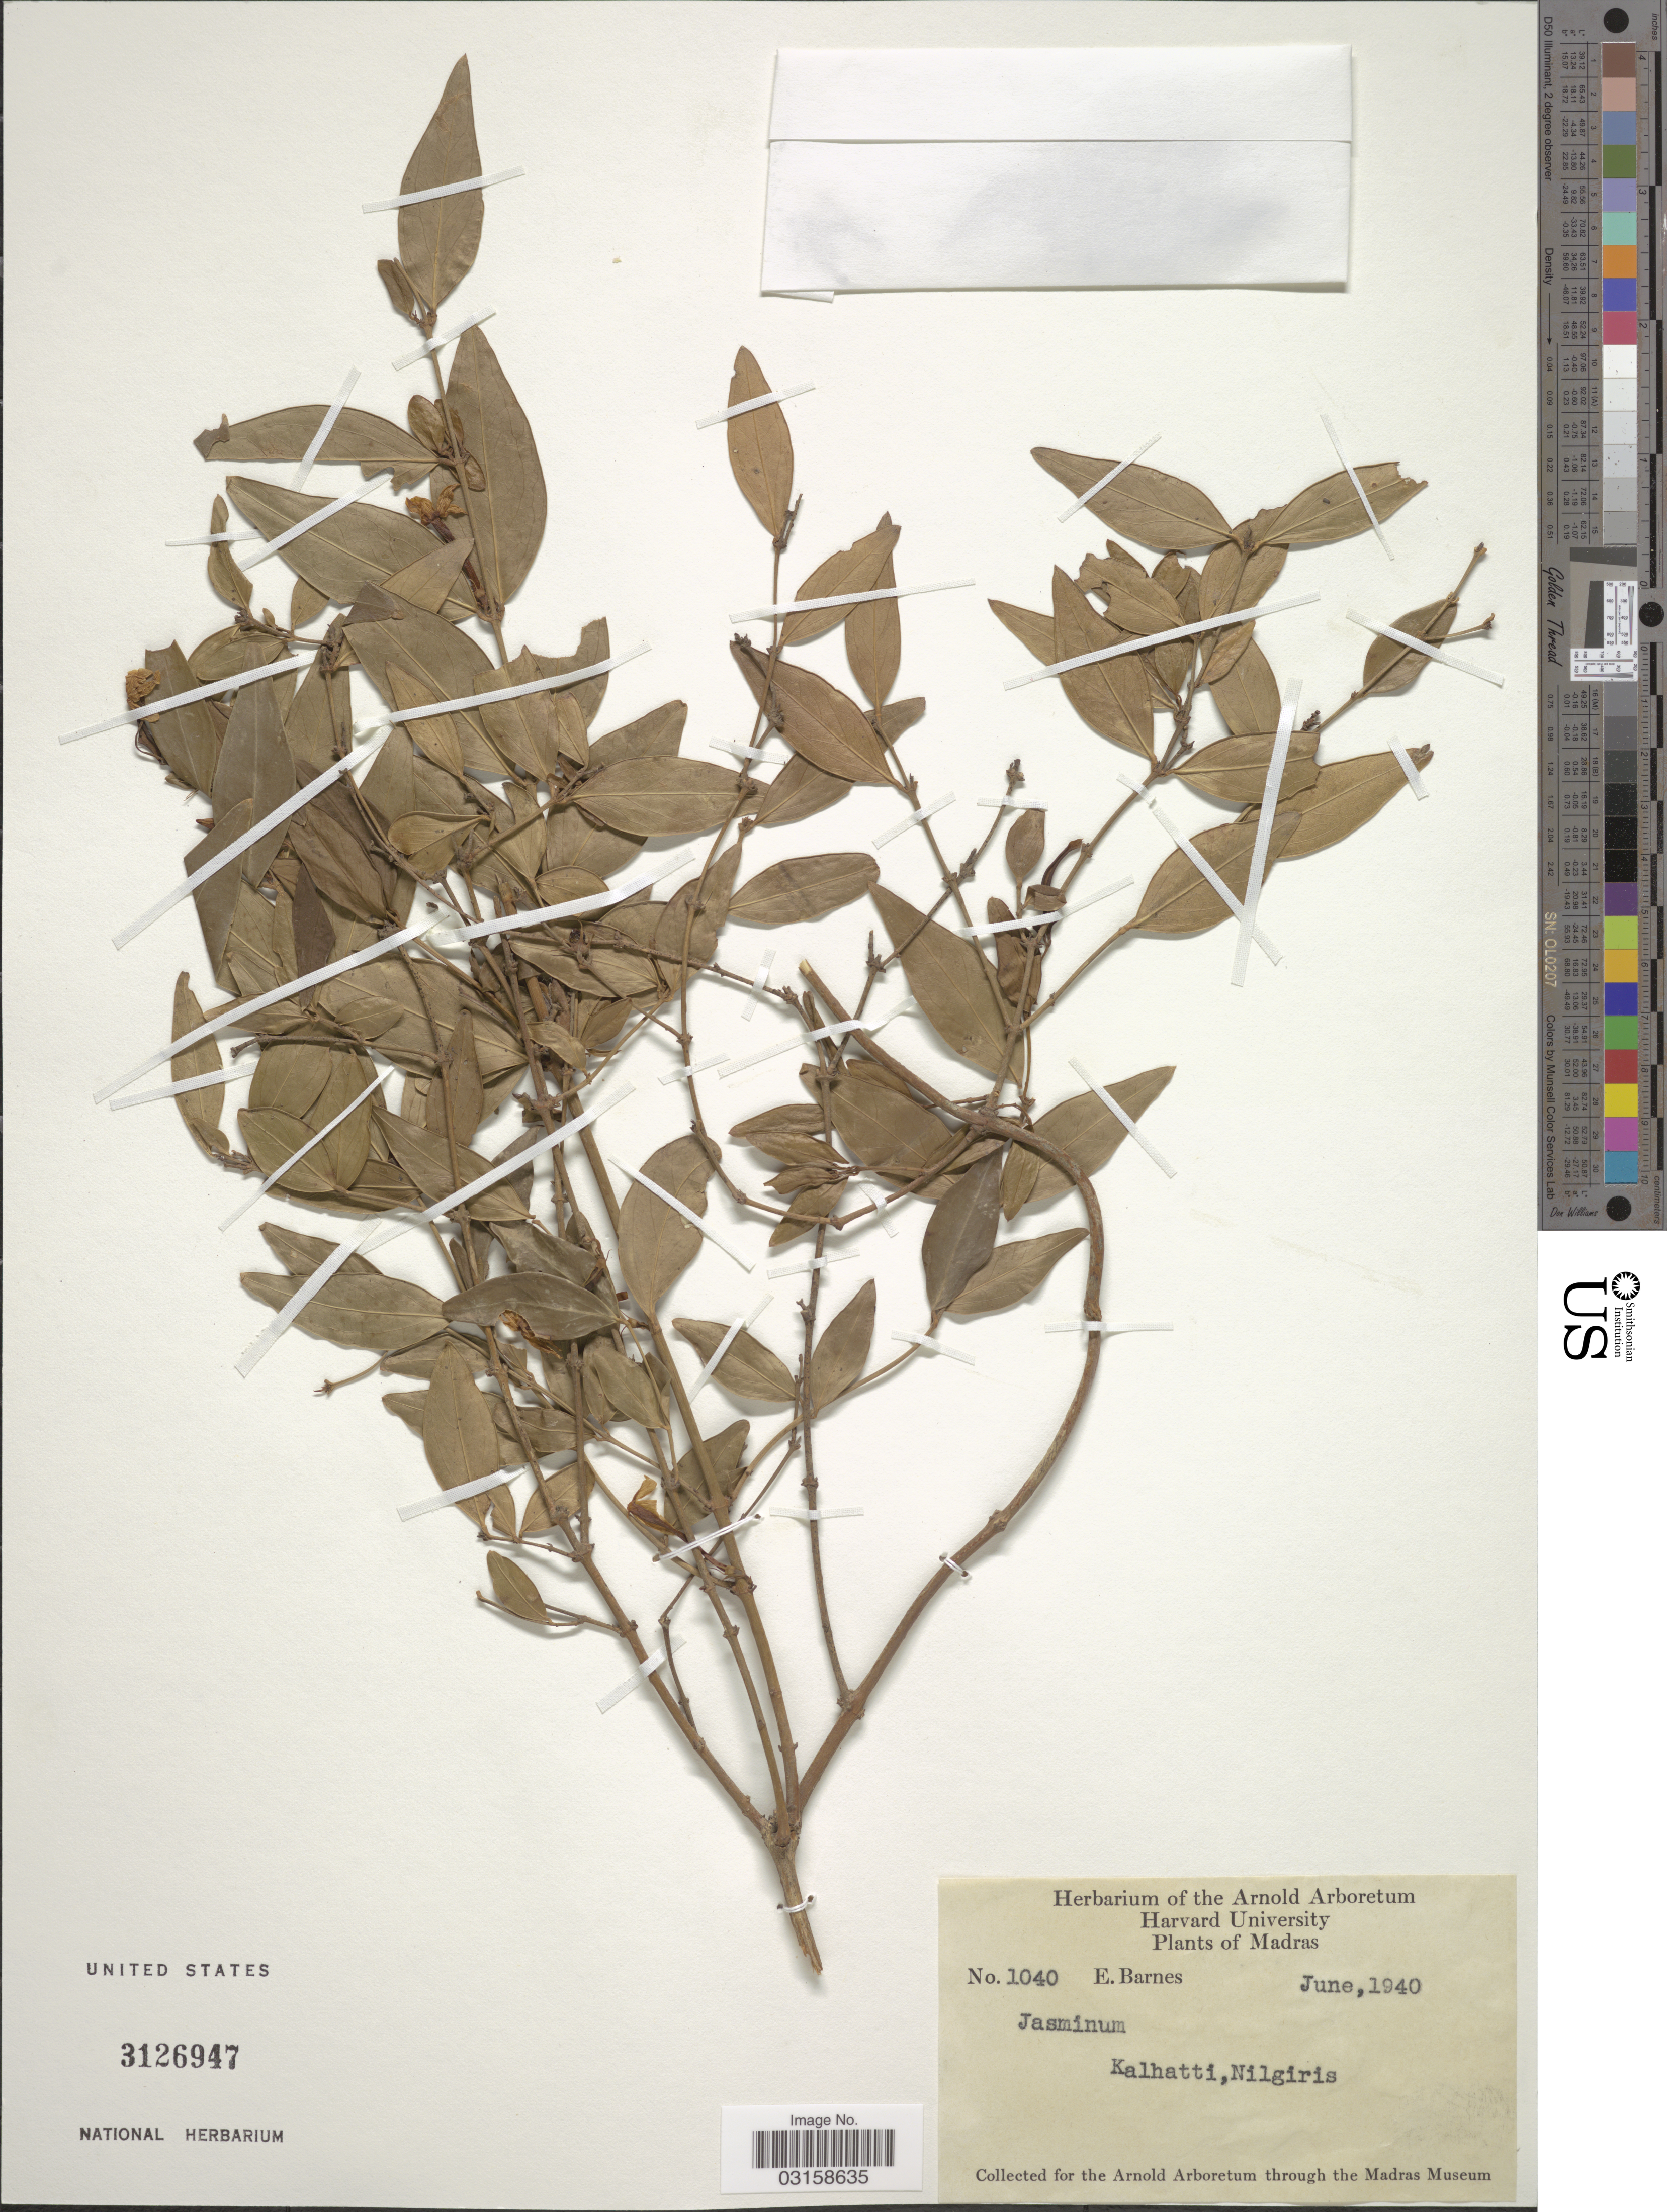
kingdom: Plantae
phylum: Tracheophyta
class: Magnoliopsida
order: Lamiales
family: Oleaceae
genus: Jasminum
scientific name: Jasminum sp.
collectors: E. Barnes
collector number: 1040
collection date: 1940-06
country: India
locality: Madras. Kalhatti, Nilgiris.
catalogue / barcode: US 3126947